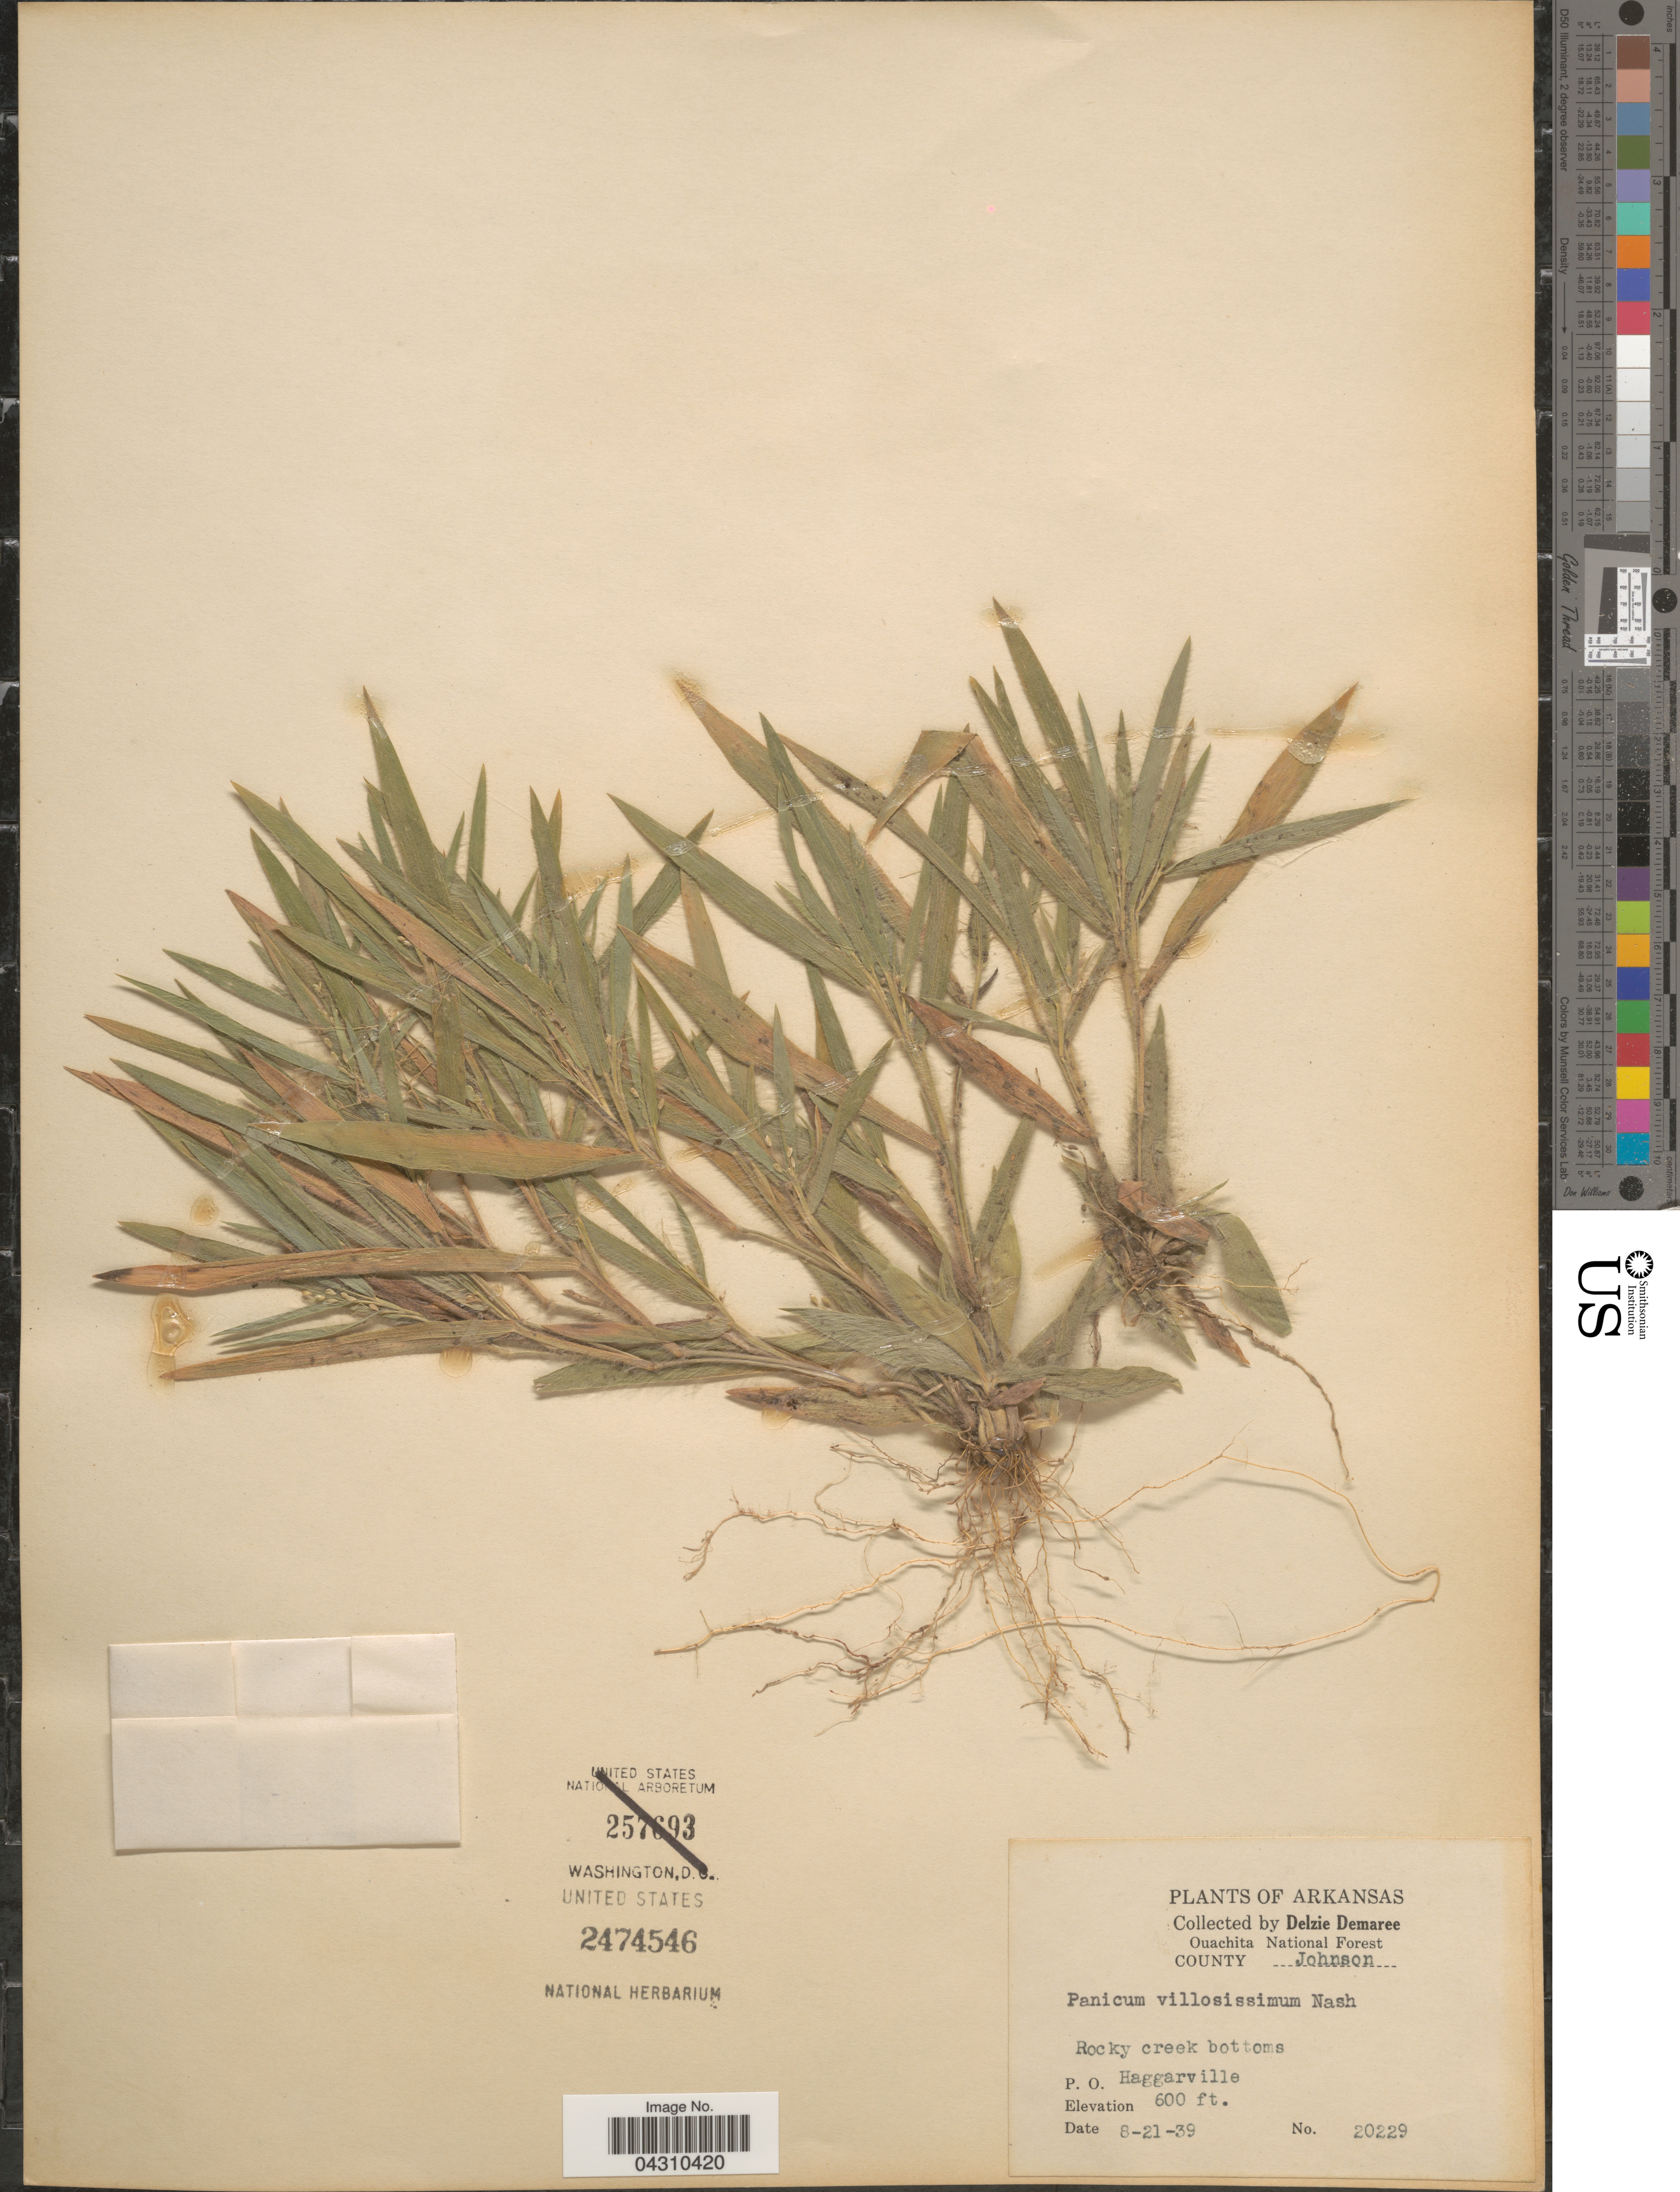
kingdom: Plantae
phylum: Tracheophyta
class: Liliopsida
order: Poales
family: Poaceae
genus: Dichanthelium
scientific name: Dichanthelium acuminatum var. acuminatum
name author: (Sw.) Gould & C.A. Clark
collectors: D. Demaree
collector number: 20229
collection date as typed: Transcribed d/m/y: 21/8/39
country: United States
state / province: Arkansas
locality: Ouachita National Forest. County Johnson. Rocky creek bottoms. P. O. Haggarville.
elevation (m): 183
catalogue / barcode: US 2474546